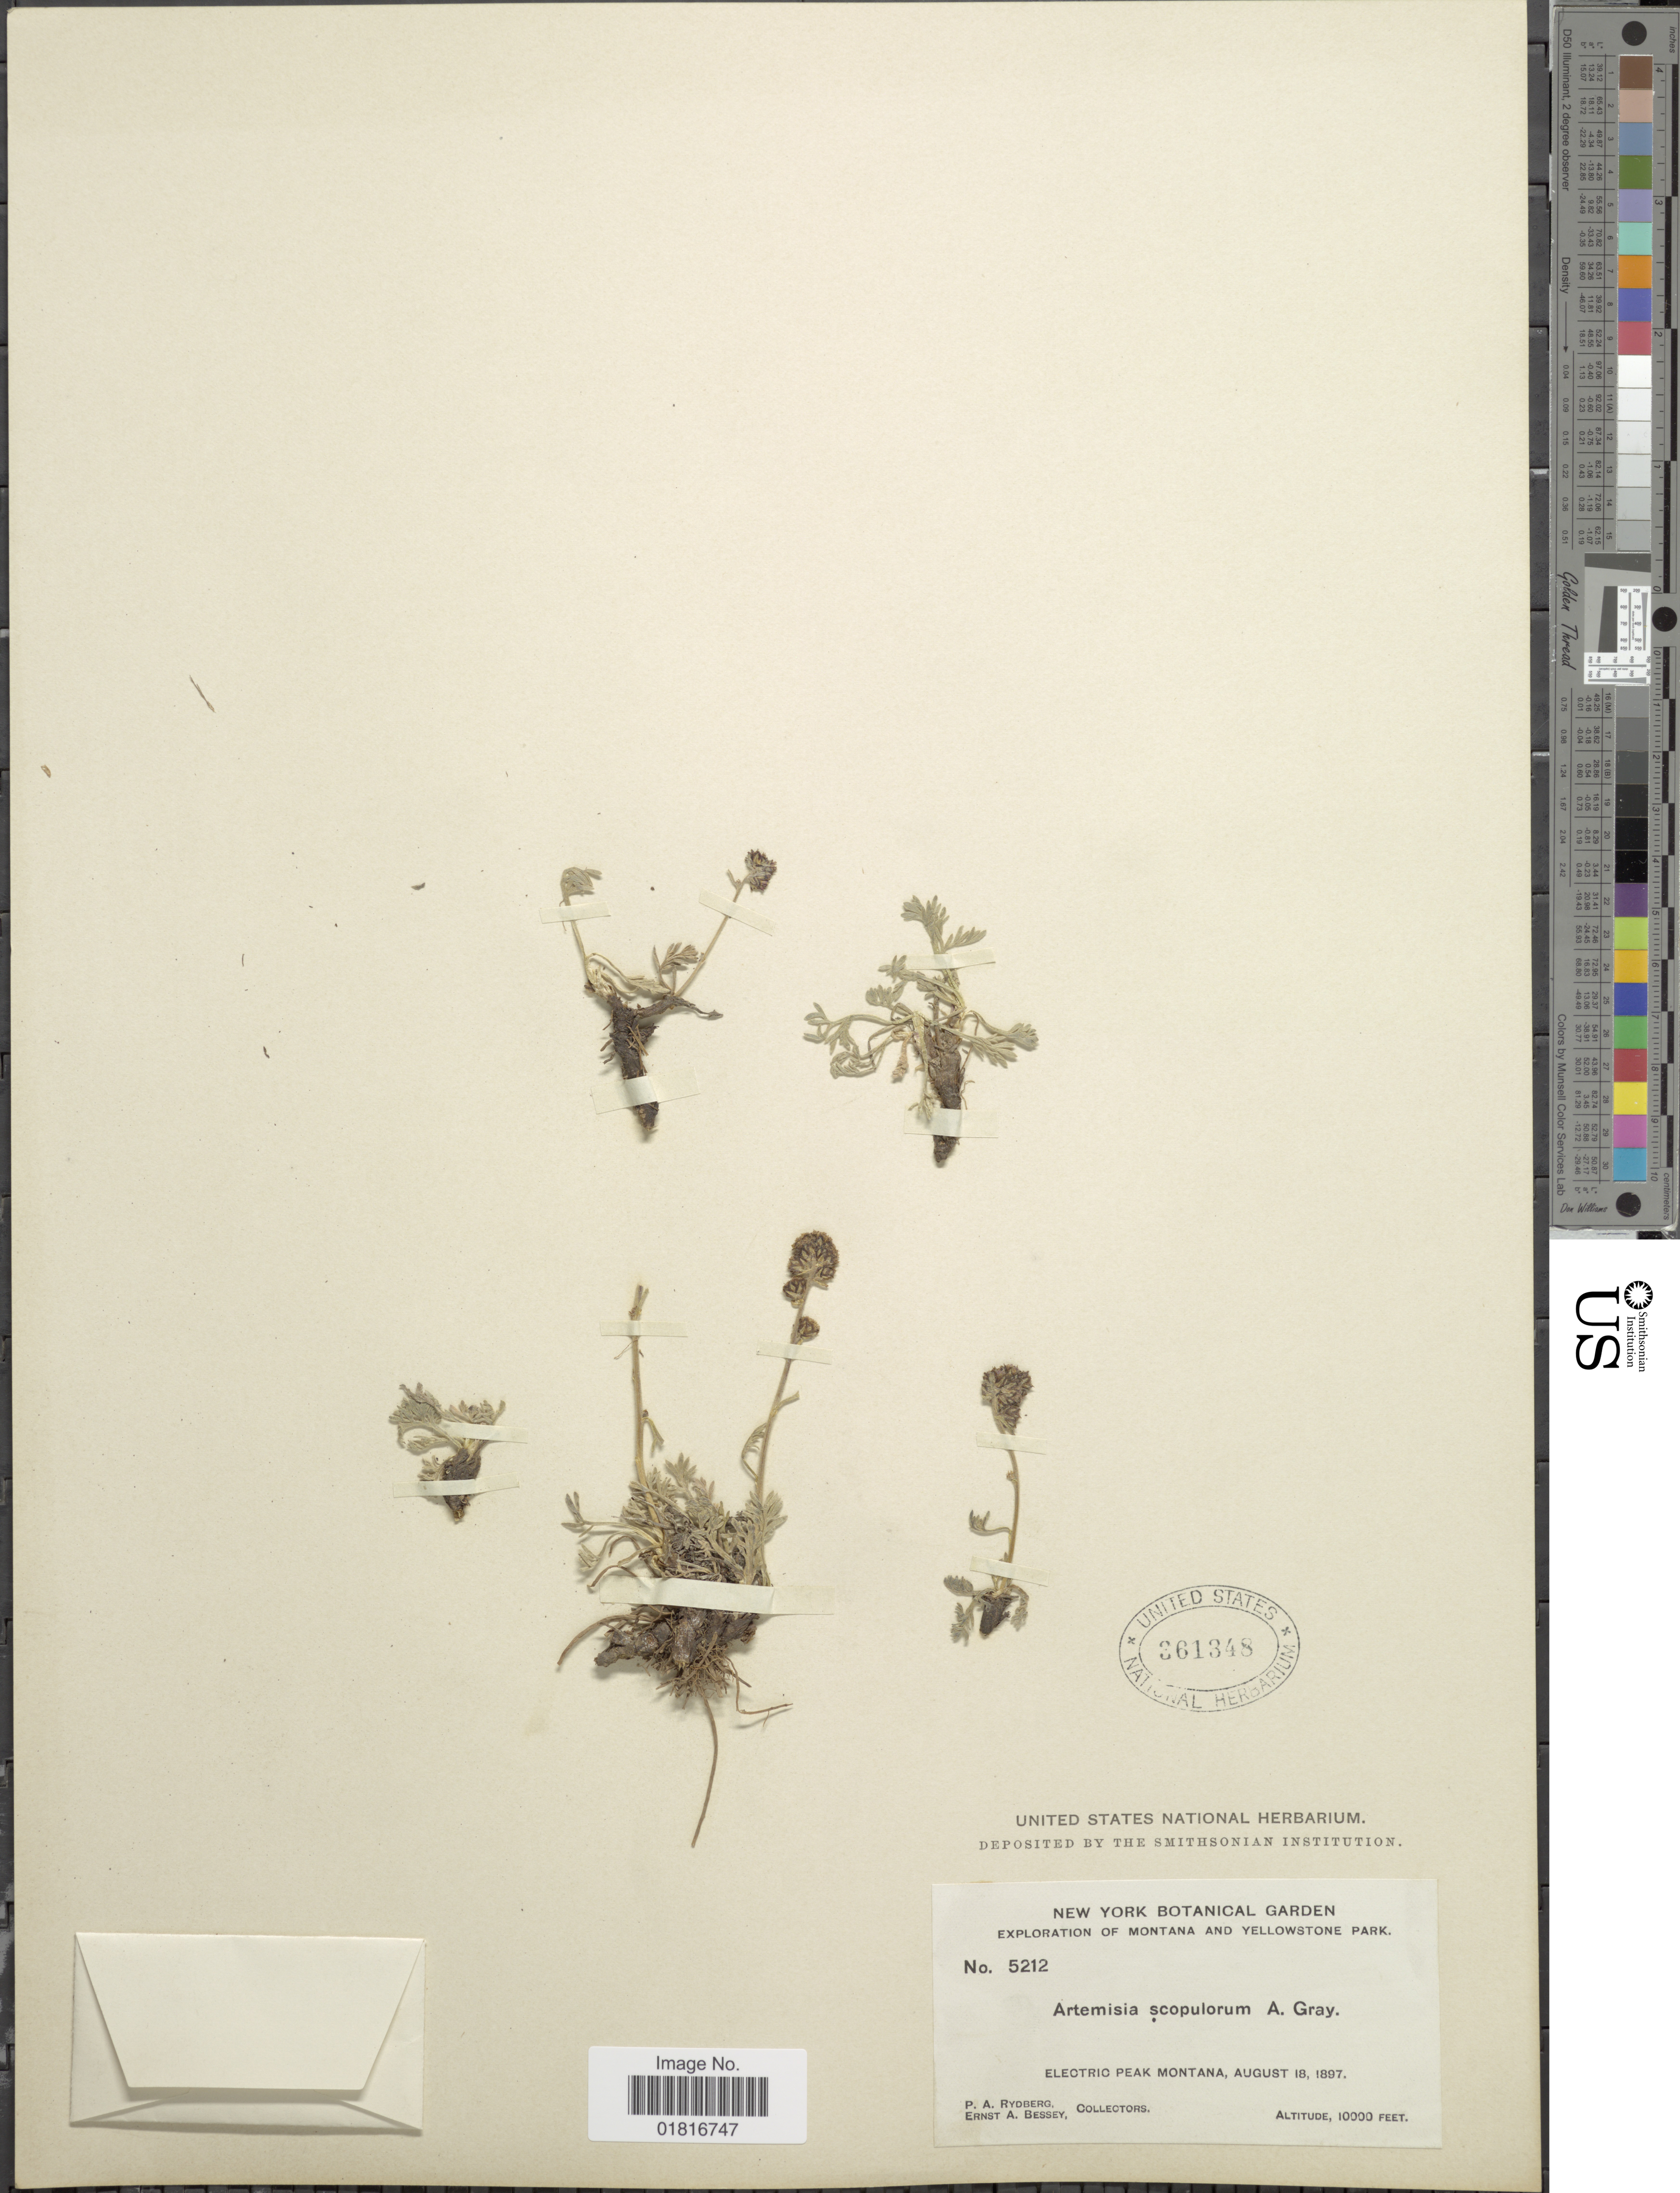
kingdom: Plantae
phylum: Tracheophyta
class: Magnoliopsida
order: Asterales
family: Asteraceae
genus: Artemisia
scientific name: Artemisia scopulorum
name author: A. Gray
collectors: P. A. Rydberg & E. A. Bessey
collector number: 5212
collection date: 1897-08-18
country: United States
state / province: Montana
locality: Montana and Yellowstone Park, Electric Peak Montana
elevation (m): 3048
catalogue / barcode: US 361348